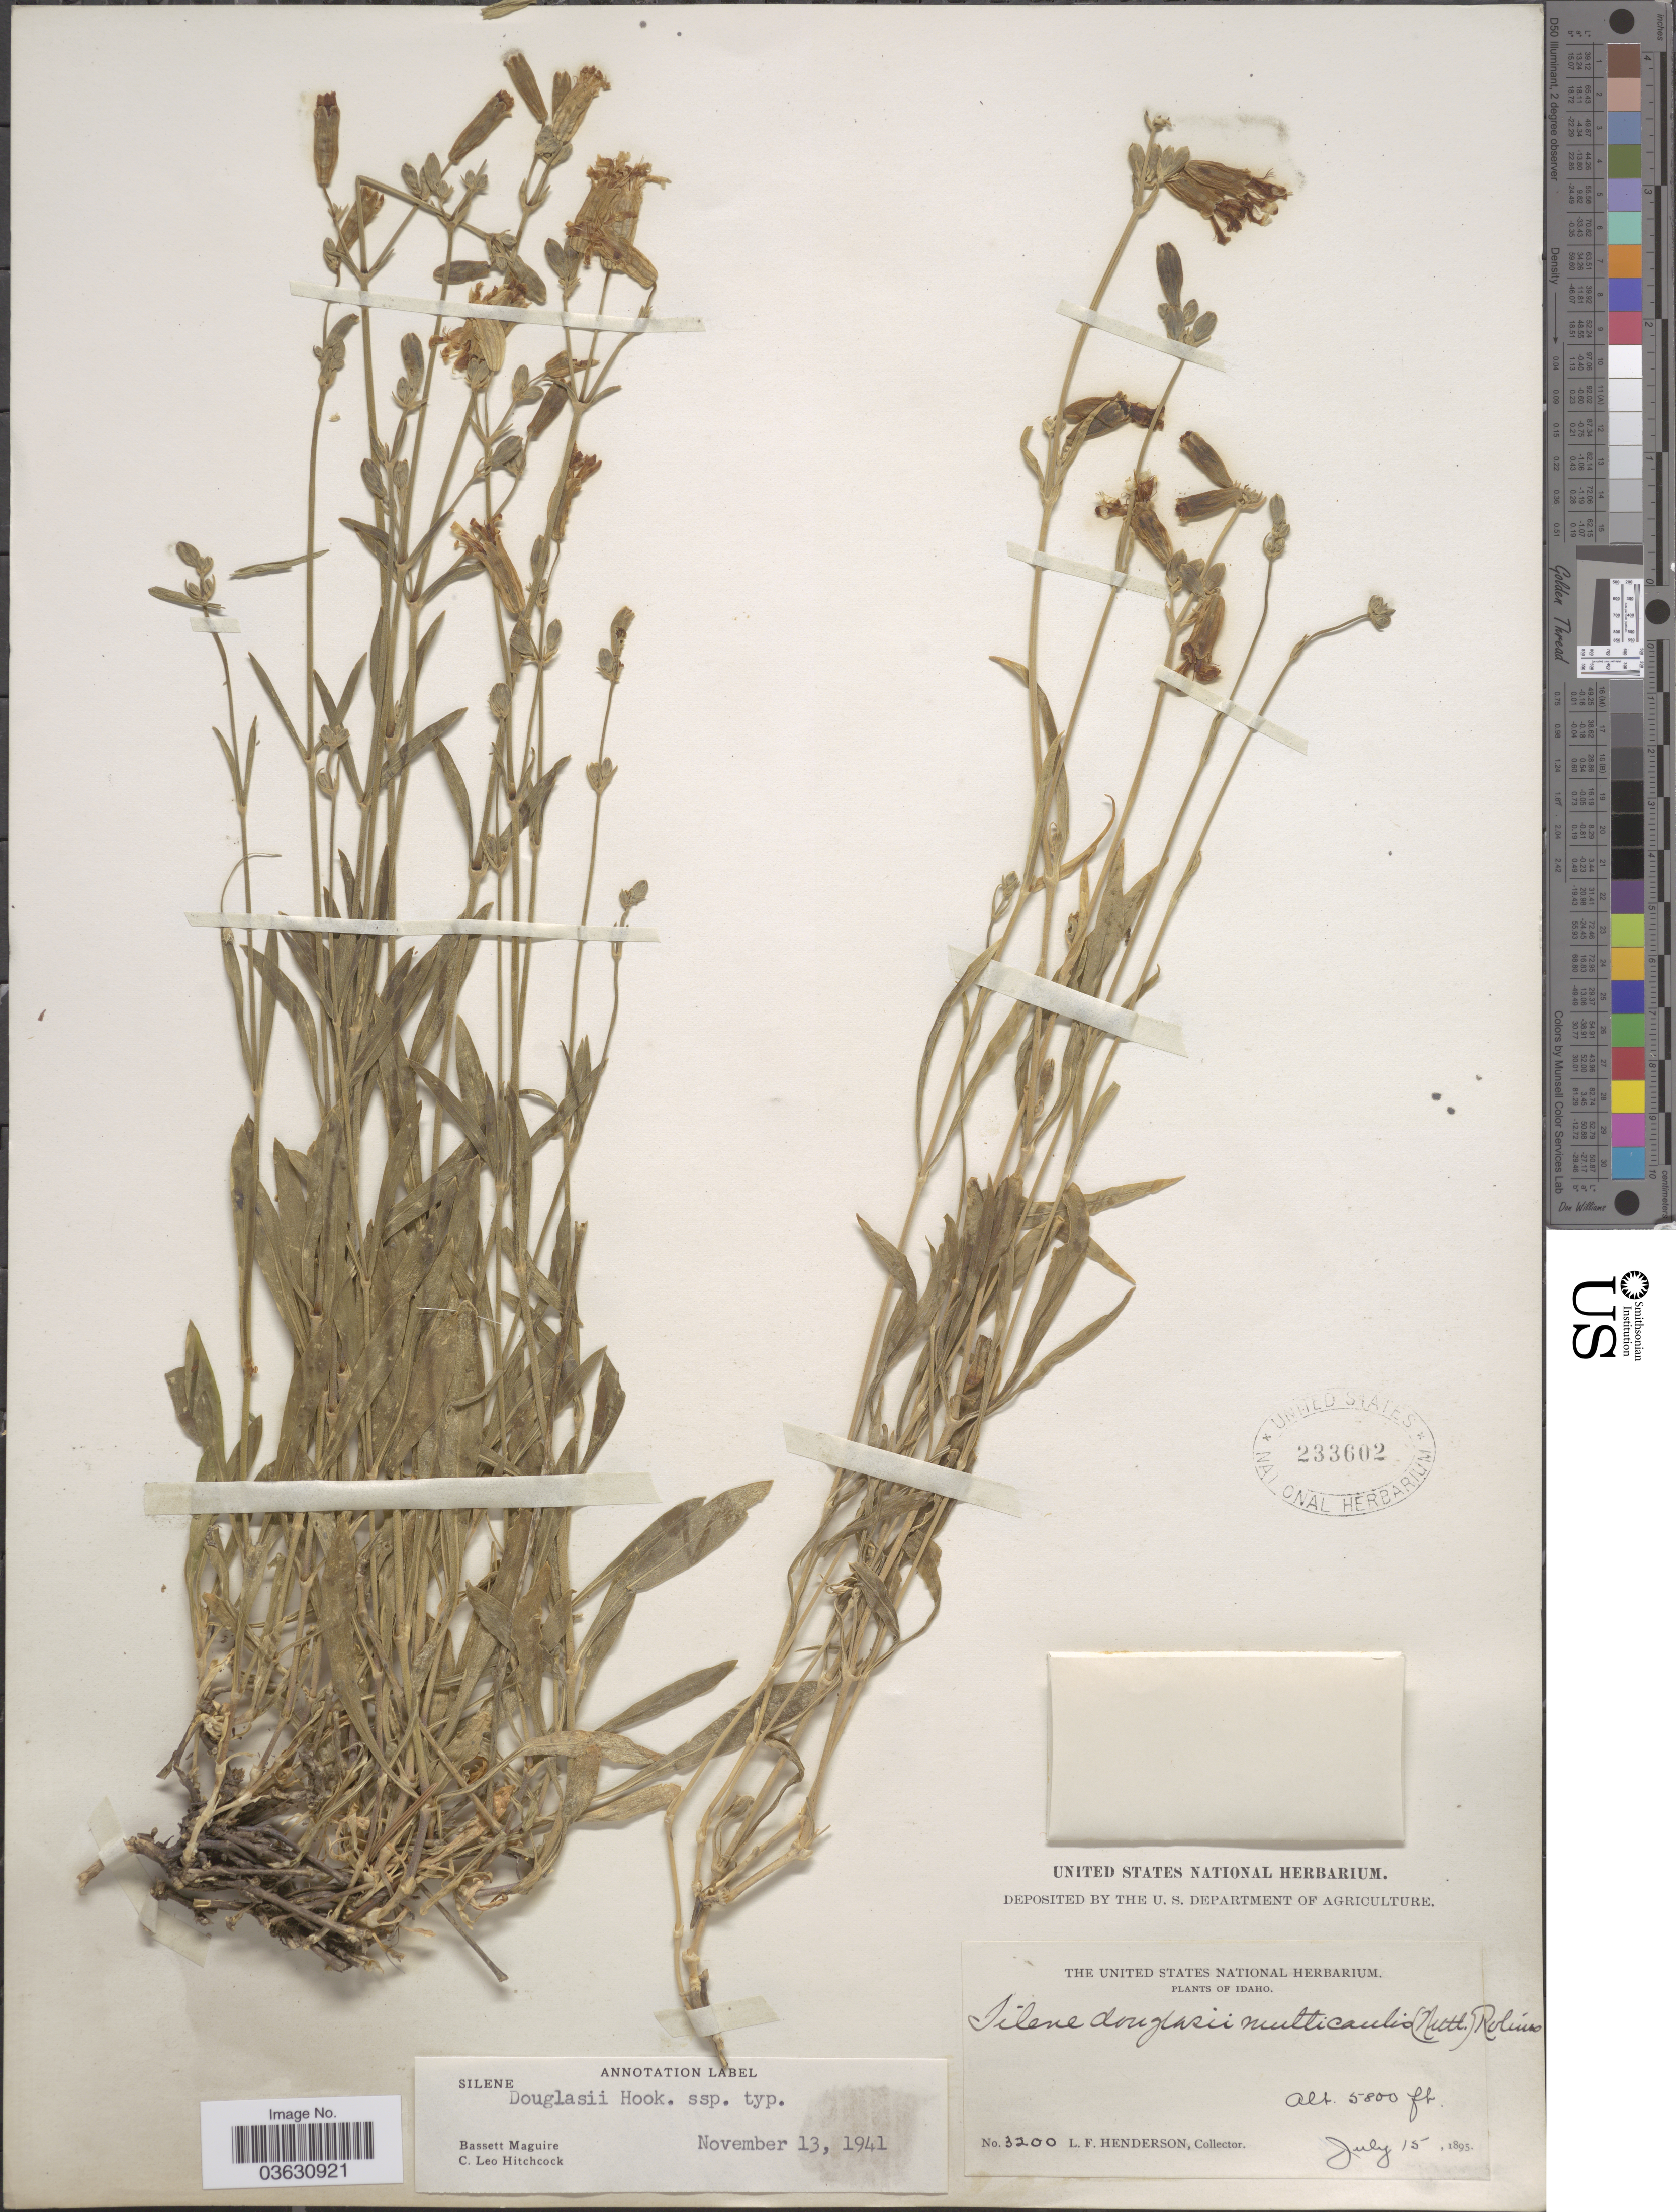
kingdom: Plantae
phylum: Tracheophyta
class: Magnoliopsida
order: Caryophyllales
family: Caryophyllaceae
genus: Silene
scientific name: Silene douglasii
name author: Hook.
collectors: L. Henderson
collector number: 3200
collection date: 1895-07-15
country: United States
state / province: Idaho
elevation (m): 1768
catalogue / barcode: US 233602